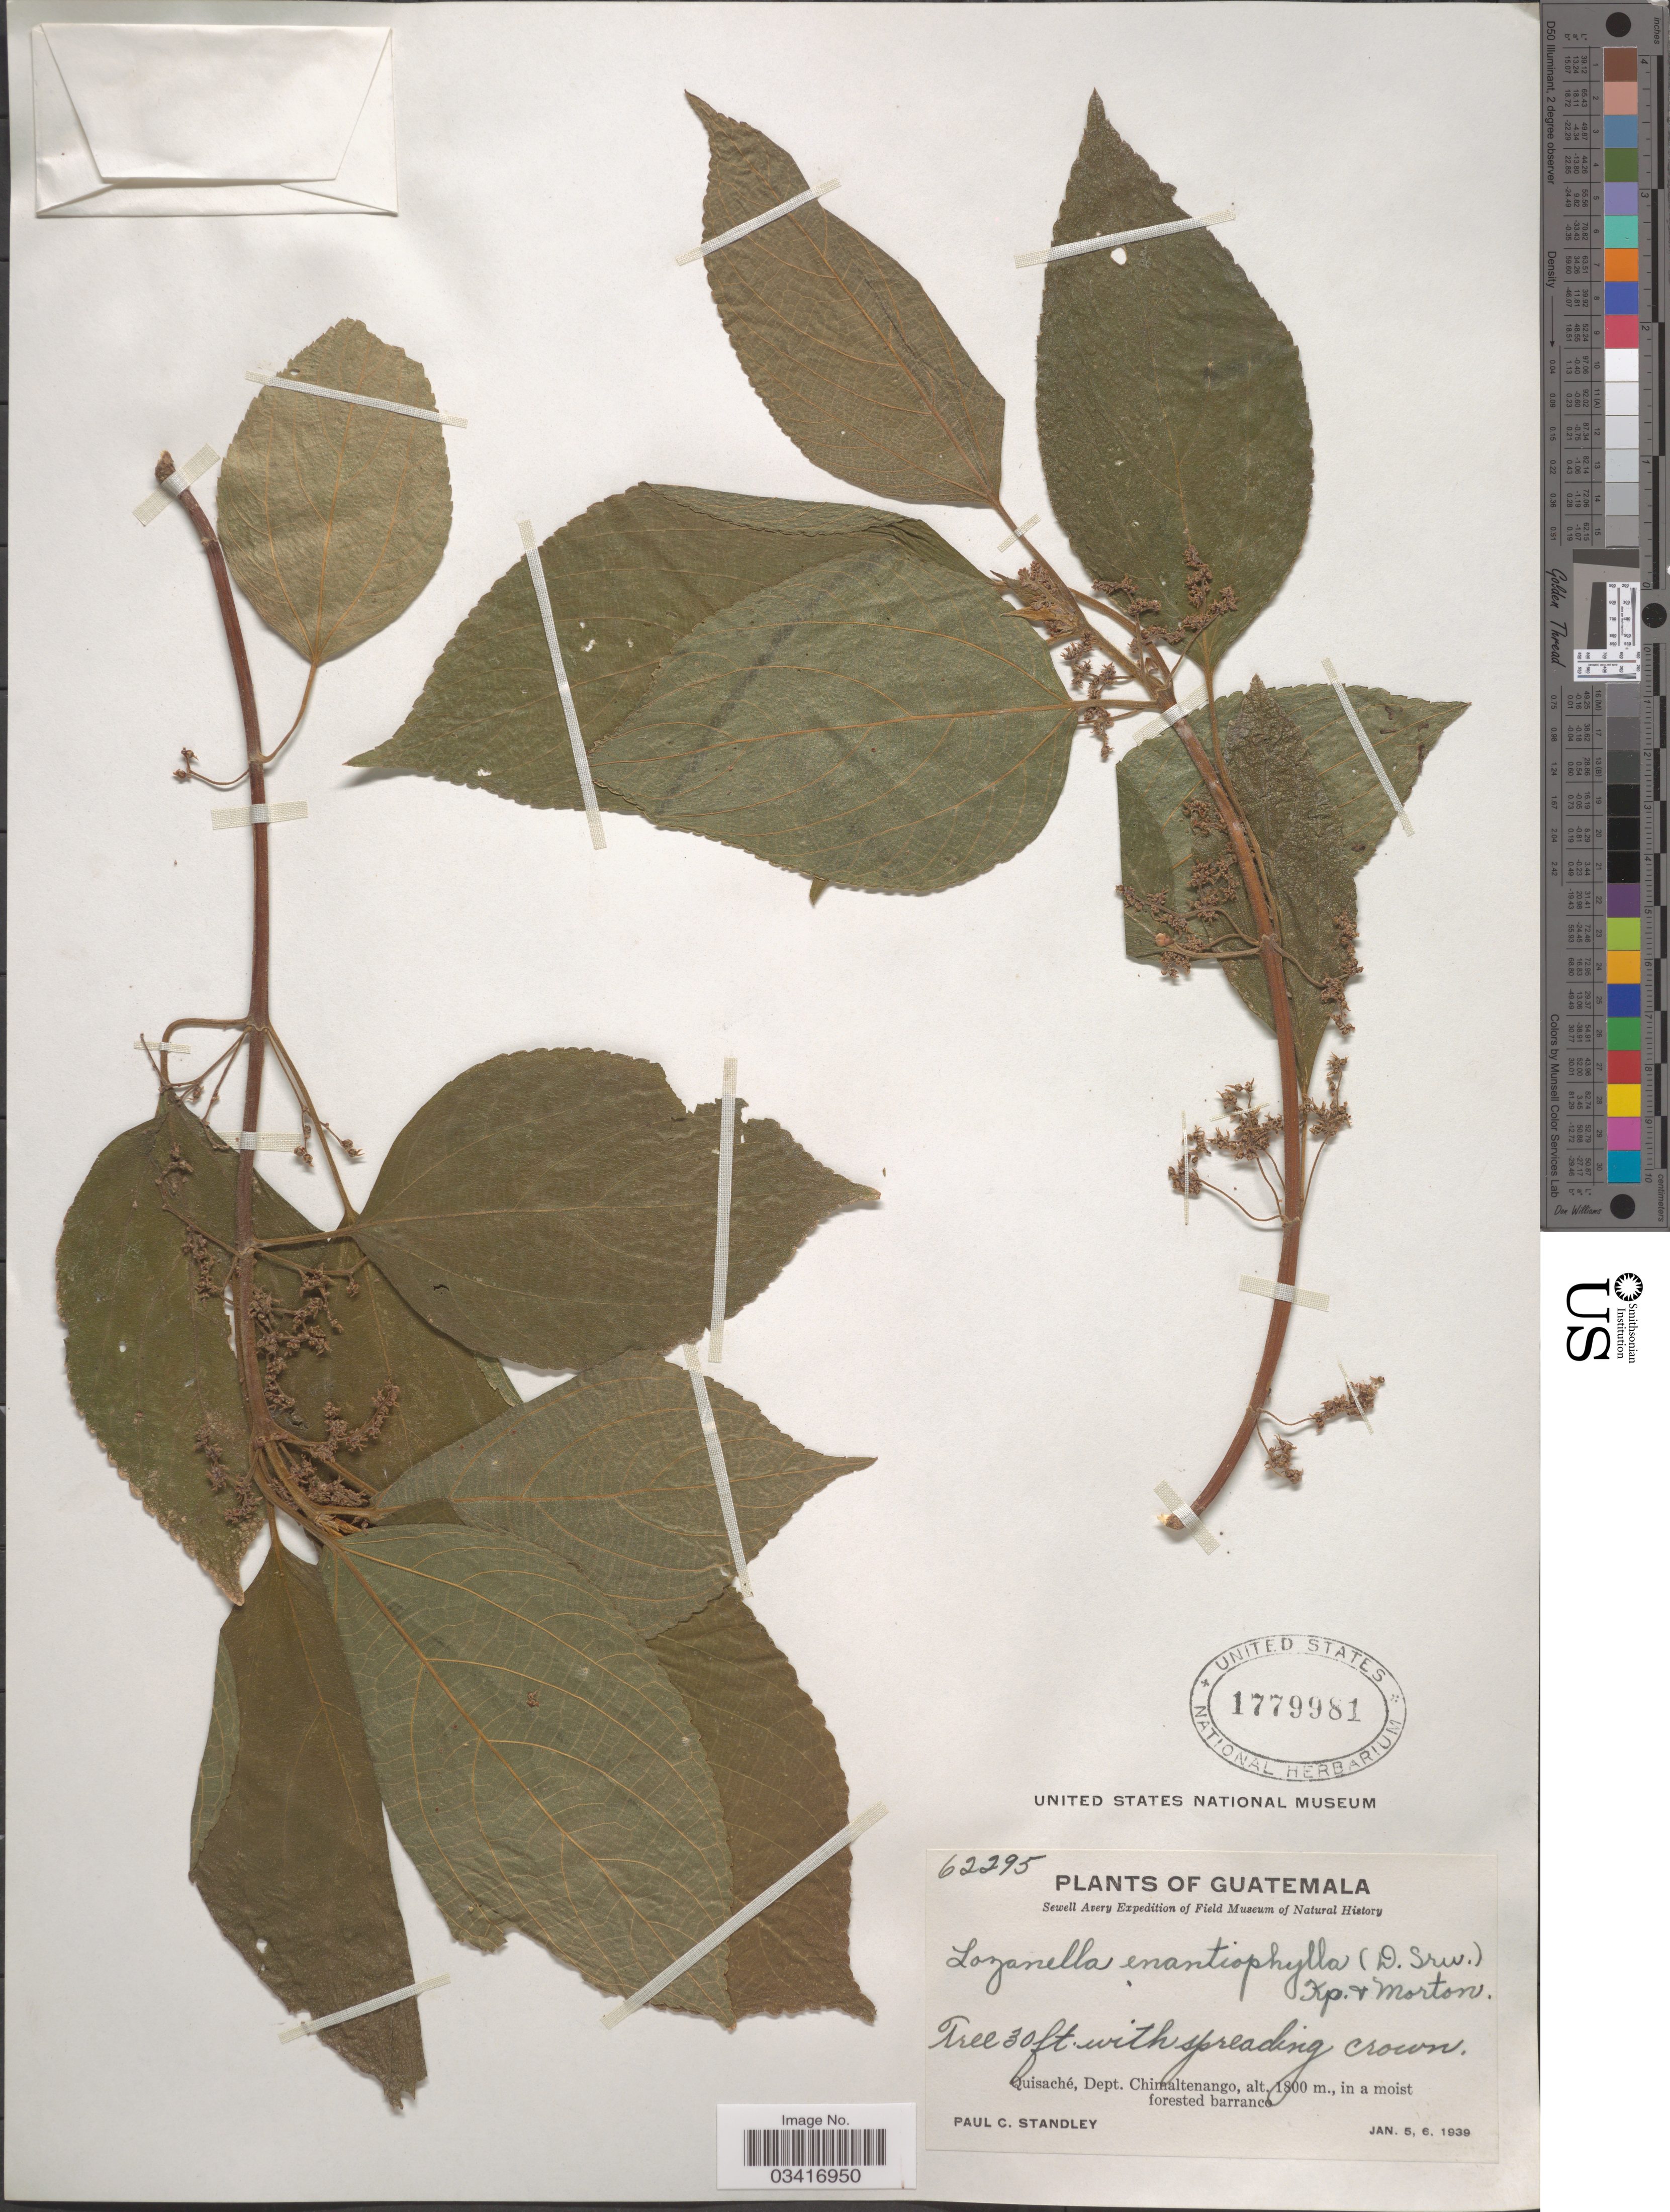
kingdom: Plantae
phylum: Tracheophyta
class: Magnoliopsida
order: Rosales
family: Cannabaceae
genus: Lozanella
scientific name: Lozanella enantiophylla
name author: (Donn. Sm.) Killip & C.V. Morton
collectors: P. C. Standley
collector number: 62295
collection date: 1939-01-05/1939-01-06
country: Guatemala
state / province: Chimaltenango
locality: Quisaché, Dept. Chimaltenango.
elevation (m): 1800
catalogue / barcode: US 1779981